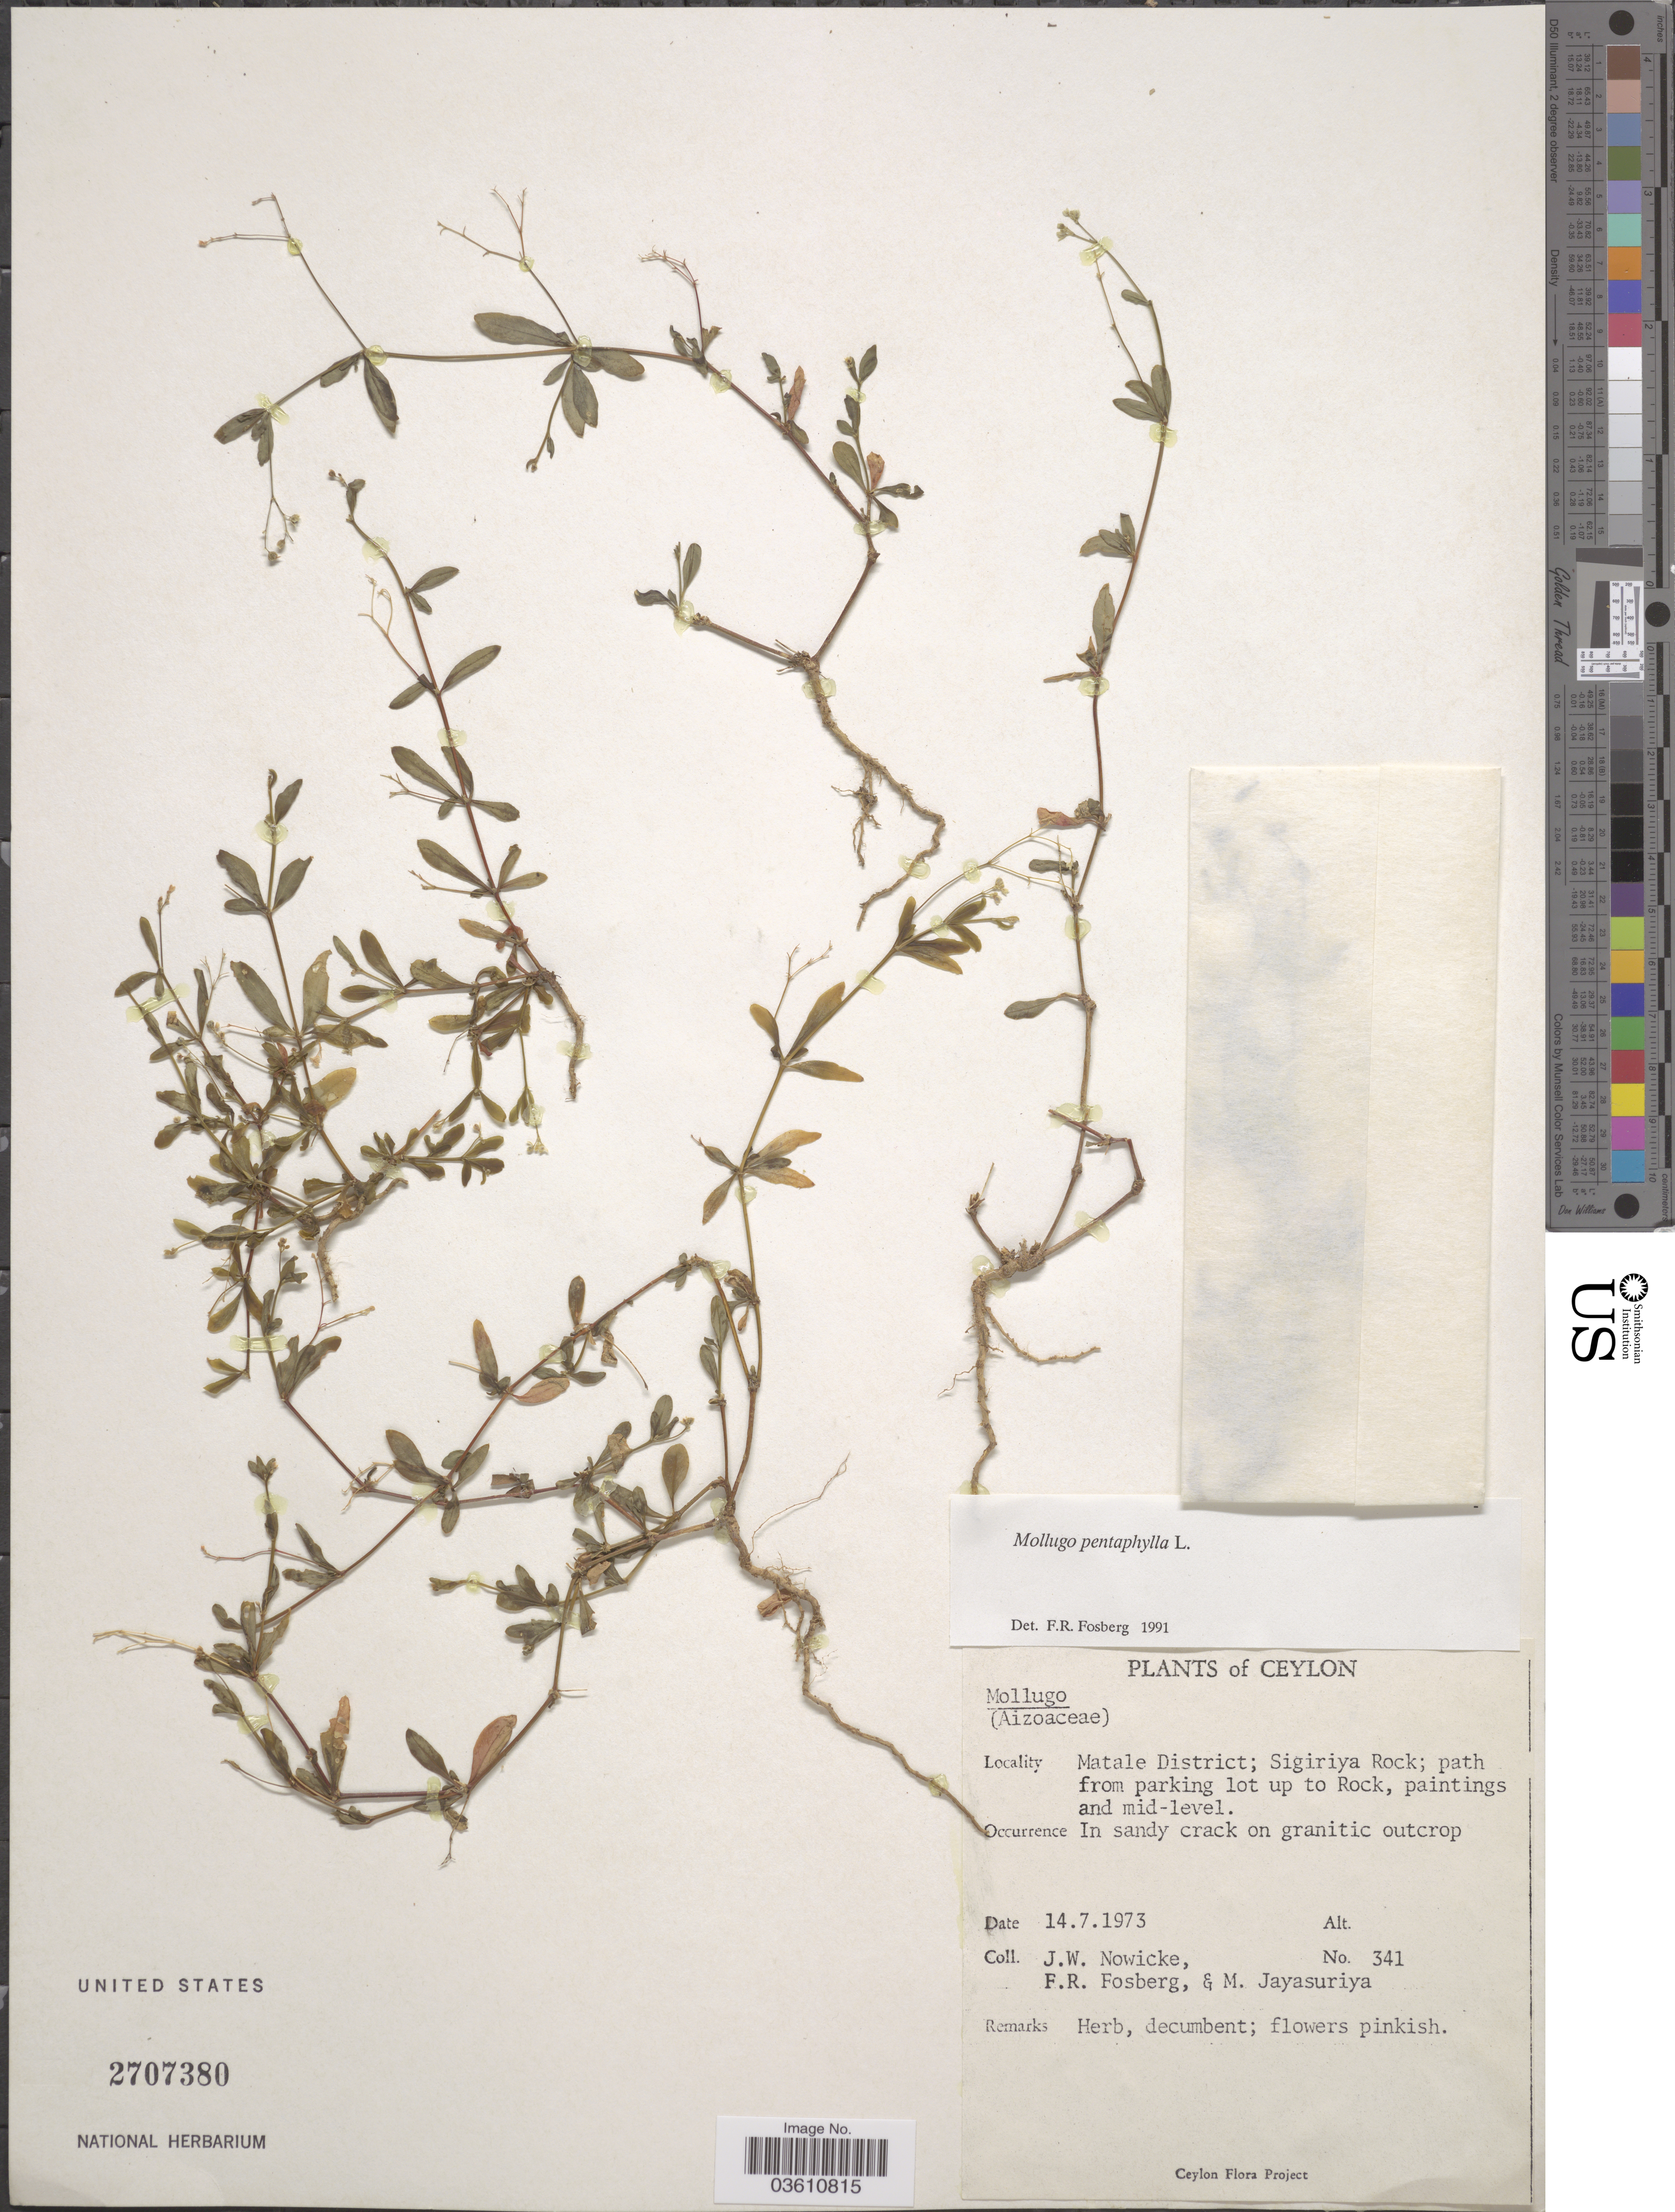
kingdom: Plantae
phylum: Tracheophyta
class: Magnoliopsida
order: Caryophyllales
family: Molluginaceae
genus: Trigastrotheca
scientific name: Trigastrotheca pentaphylla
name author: (L.) Thulin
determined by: Strong, Mark T., (BOT), Smithsonian Institution - National Museum of Natural History (UNITED STATES)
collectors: J. W. Nowicke, F. R. Fosberg & M. Jayasuriya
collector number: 341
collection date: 1973-07-14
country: Sri Lanka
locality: Ceylon. Matale District; Sigiriya Rock; path from parking lot up to Rock.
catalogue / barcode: US 2707380